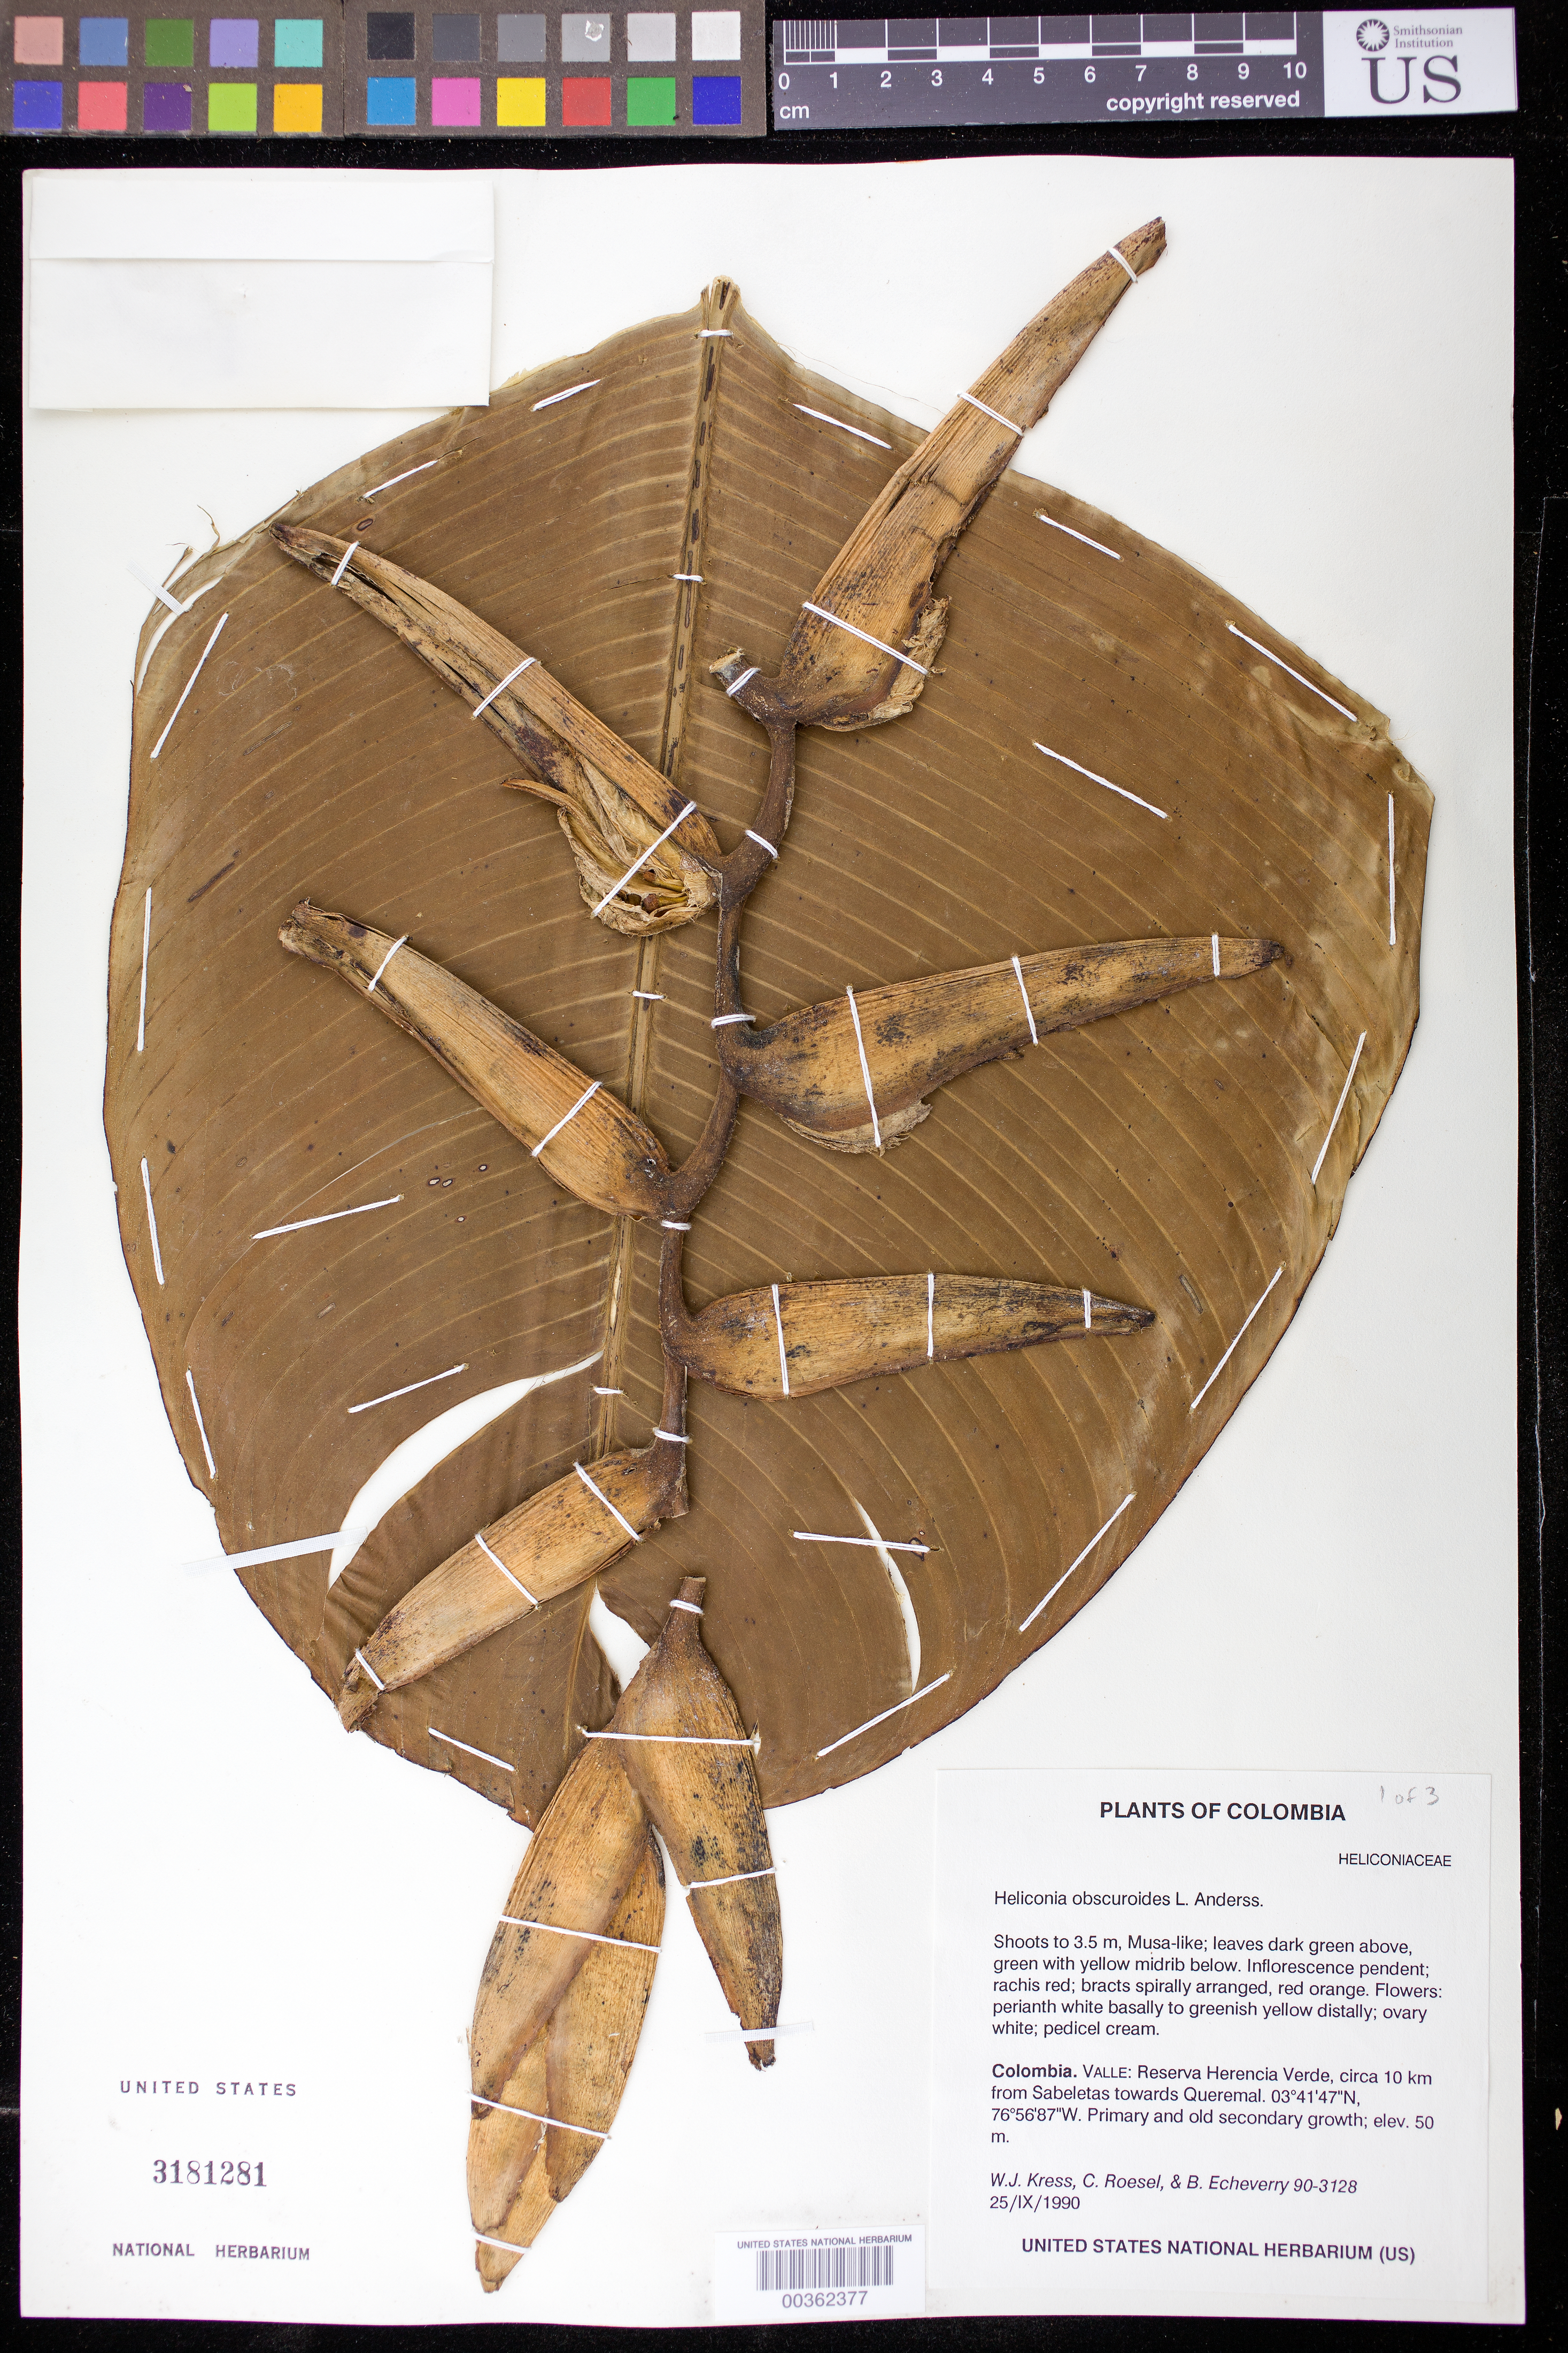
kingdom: Plantae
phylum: Tracheophyta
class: Liliopsida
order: Zingiberales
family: Heliconiaceae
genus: Heliconia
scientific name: Heliconia obscuroides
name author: L. Andersson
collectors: W. J. Kress, C. S. Roesel & B. Echeverry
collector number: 90-3128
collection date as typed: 25 Sep 1990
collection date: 1990-09-25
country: Colombia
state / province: Valle del Cauca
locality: Valle: Reserva Herencia Verde, circa 10 km from Sabeletas towards Queremal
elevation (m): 50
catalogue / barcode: US 3181281